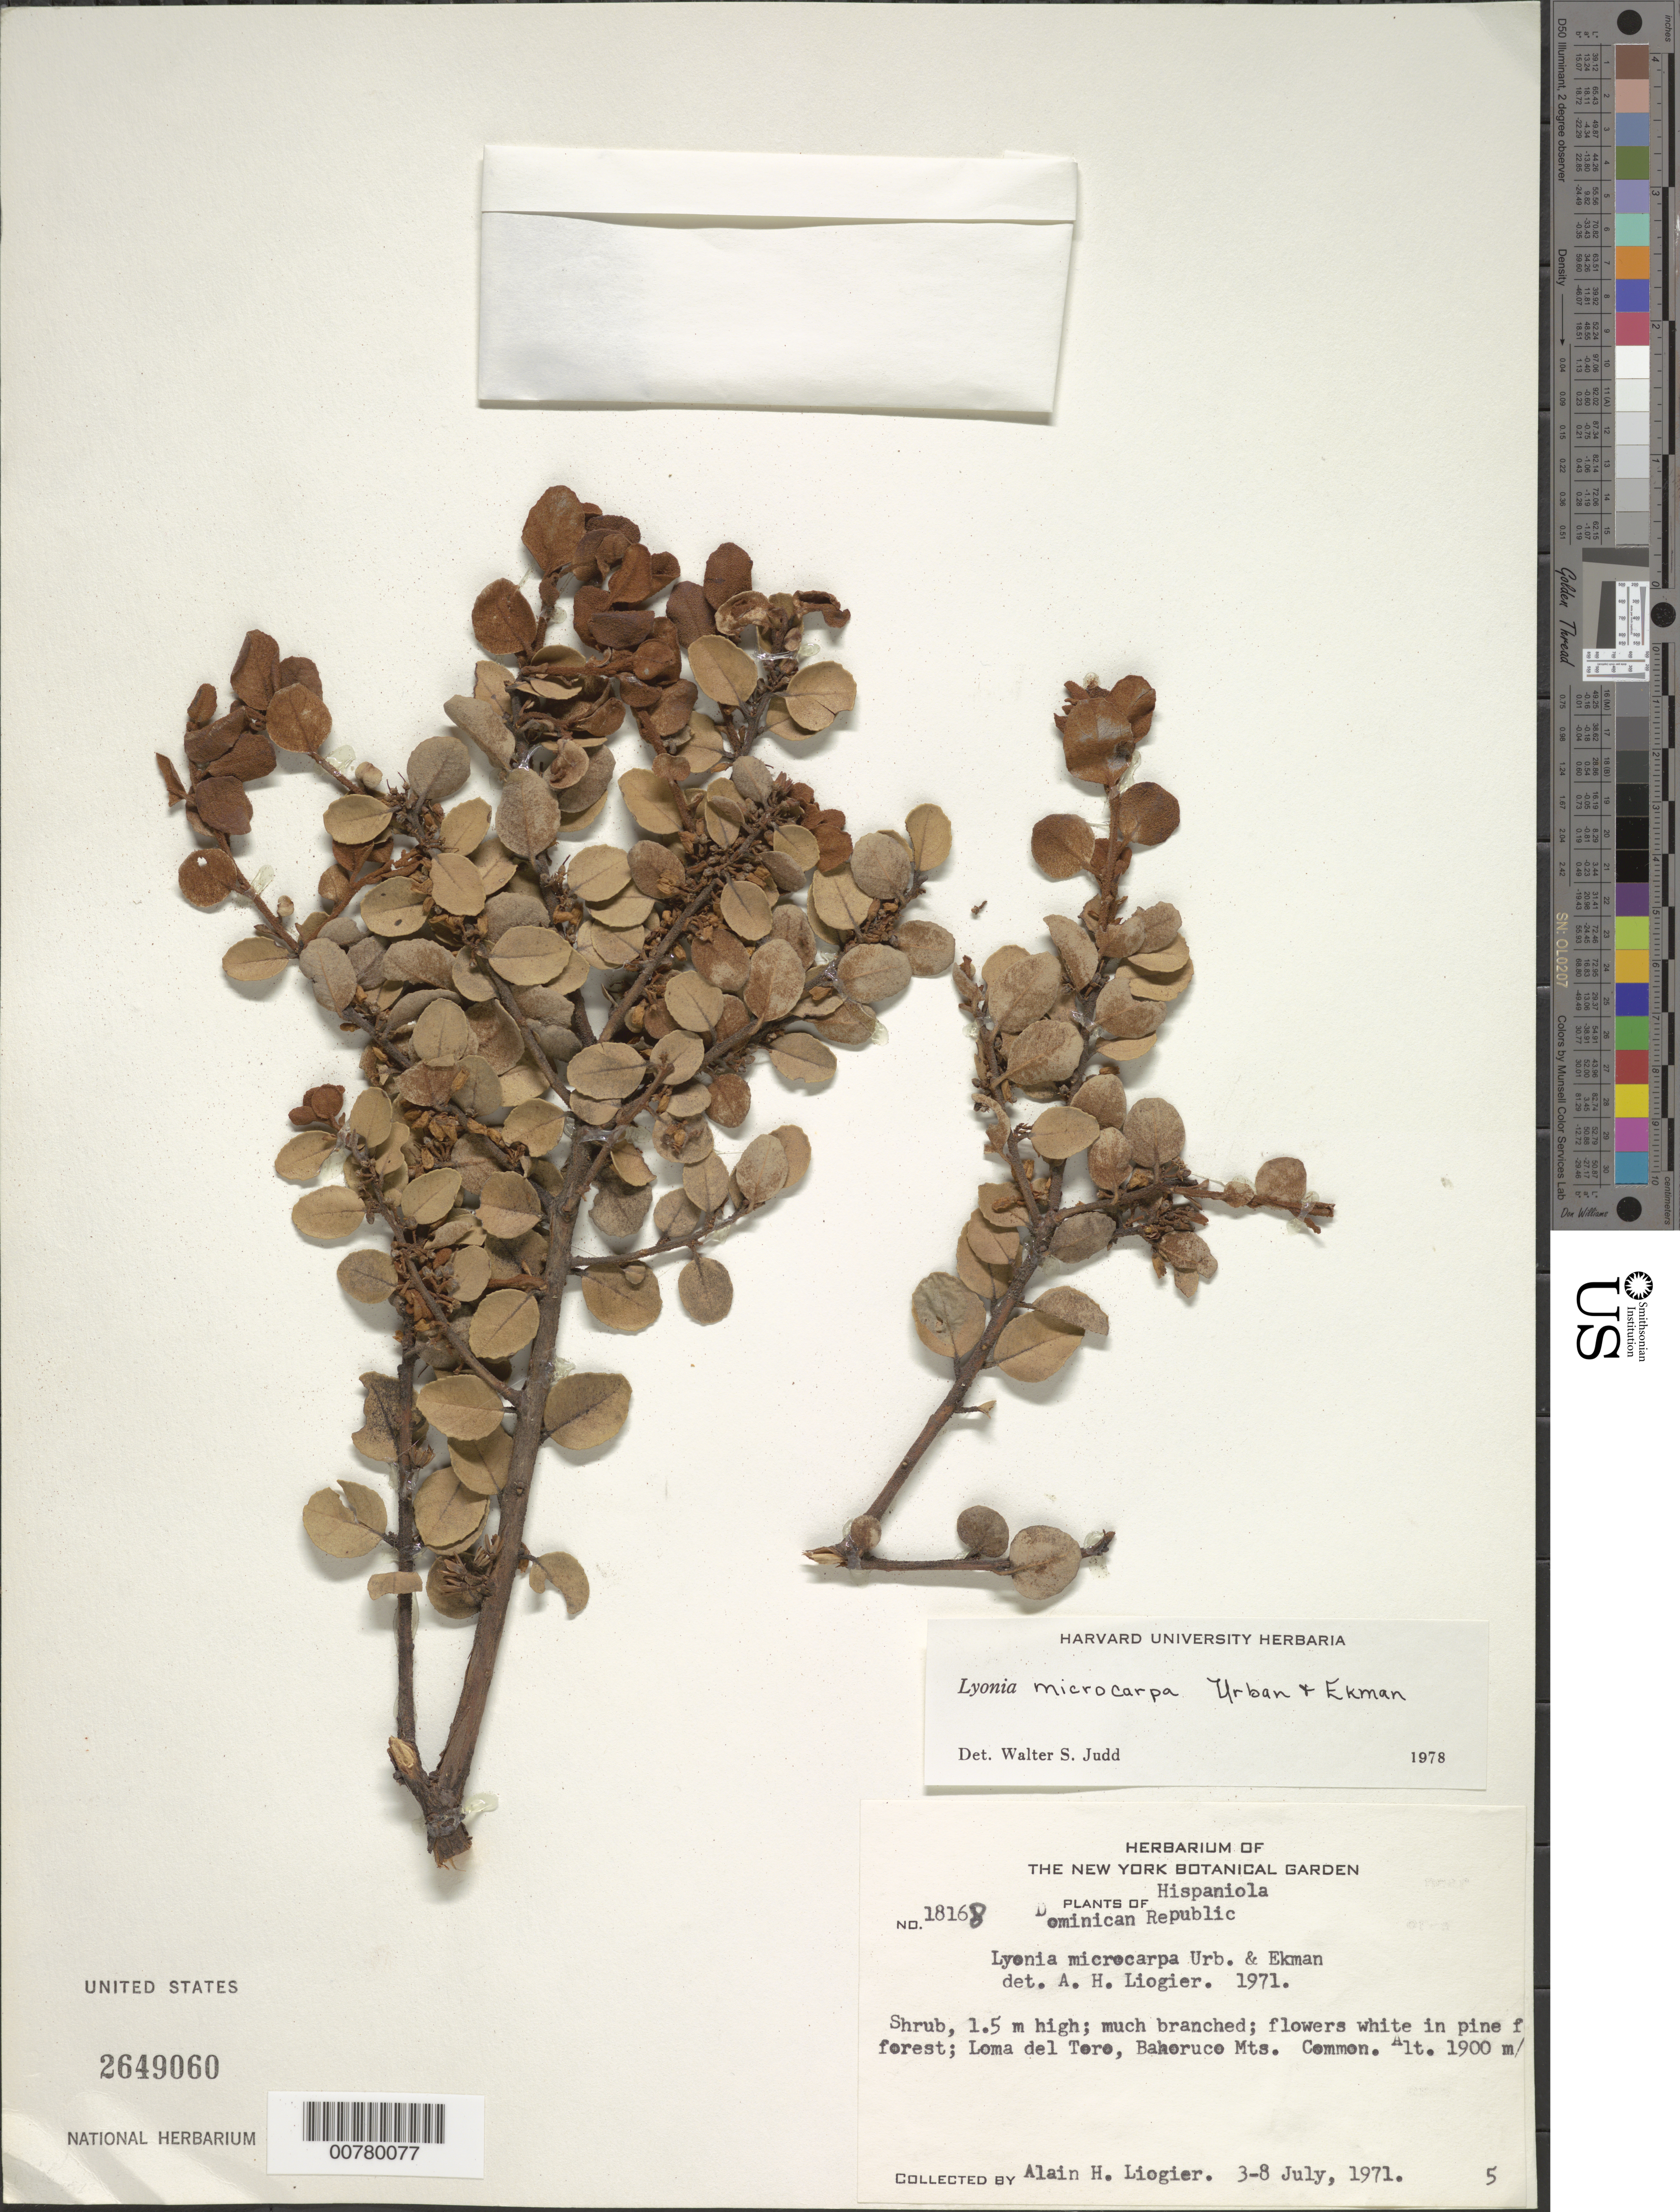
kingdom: Plantae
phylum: Tracheophyta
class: Magnoliopsida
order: Ericales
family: Ericaceae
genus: Lyonia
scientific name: Lyonia microcarpa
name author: Urb. & Ekman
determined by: Judd, Walter S.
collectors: A. H. Liogier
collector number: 18168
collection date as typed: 03 Jul 1971 to 08 Jul 1971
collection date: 1971-07-03/1971-07-08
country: Dominican Republic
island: Hispaniola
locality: Bahoruco Mts., Loma del Toro.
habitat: In pine forest.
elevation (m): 1900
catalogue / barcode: US 2649060